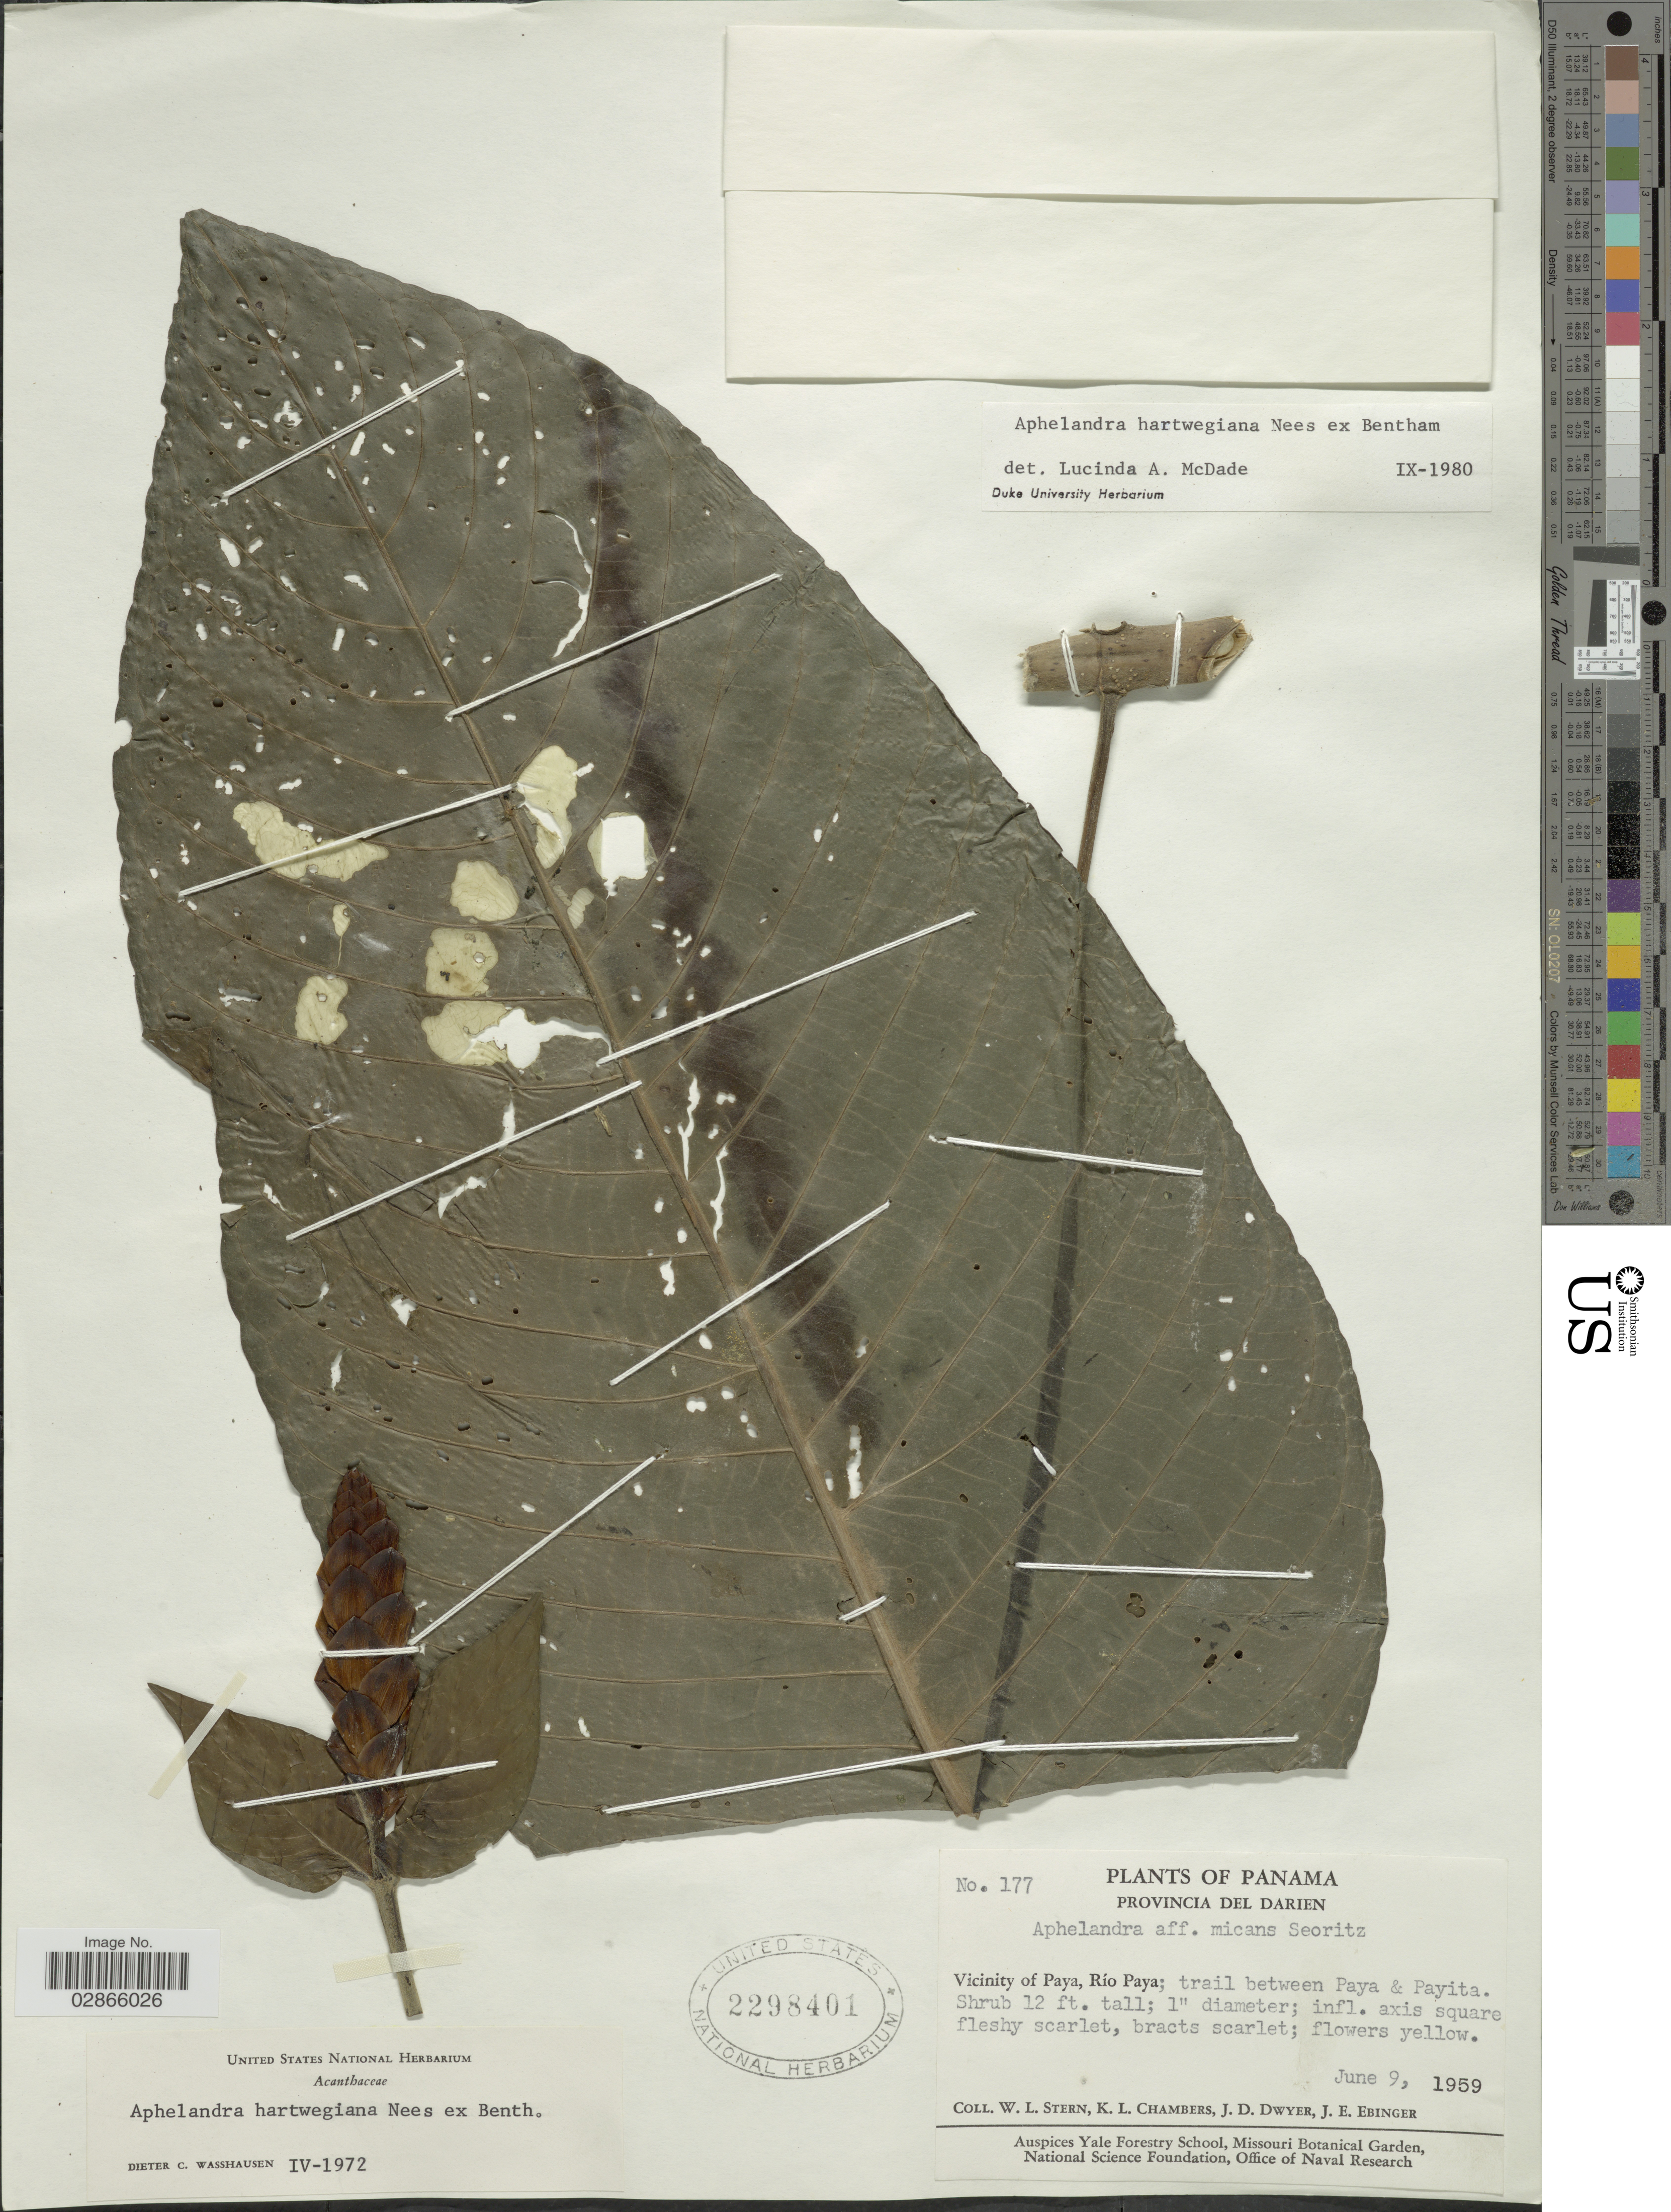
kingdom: Plantae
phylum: Tracheophyta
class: Magnoliopsida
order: Lamiales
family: Acanthaceae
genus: Aphelandra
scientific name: Aphelandra hartwegiana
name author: Nees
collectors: W. L. Stern, K. Chambers, J. D. Dwyer & J. Ebinger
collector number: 177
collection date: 1959-06-09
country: Panama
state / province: Darién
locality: Vicinity of Paya, Río Paya; trail between Paya & Payita.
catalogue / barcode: US 2298401